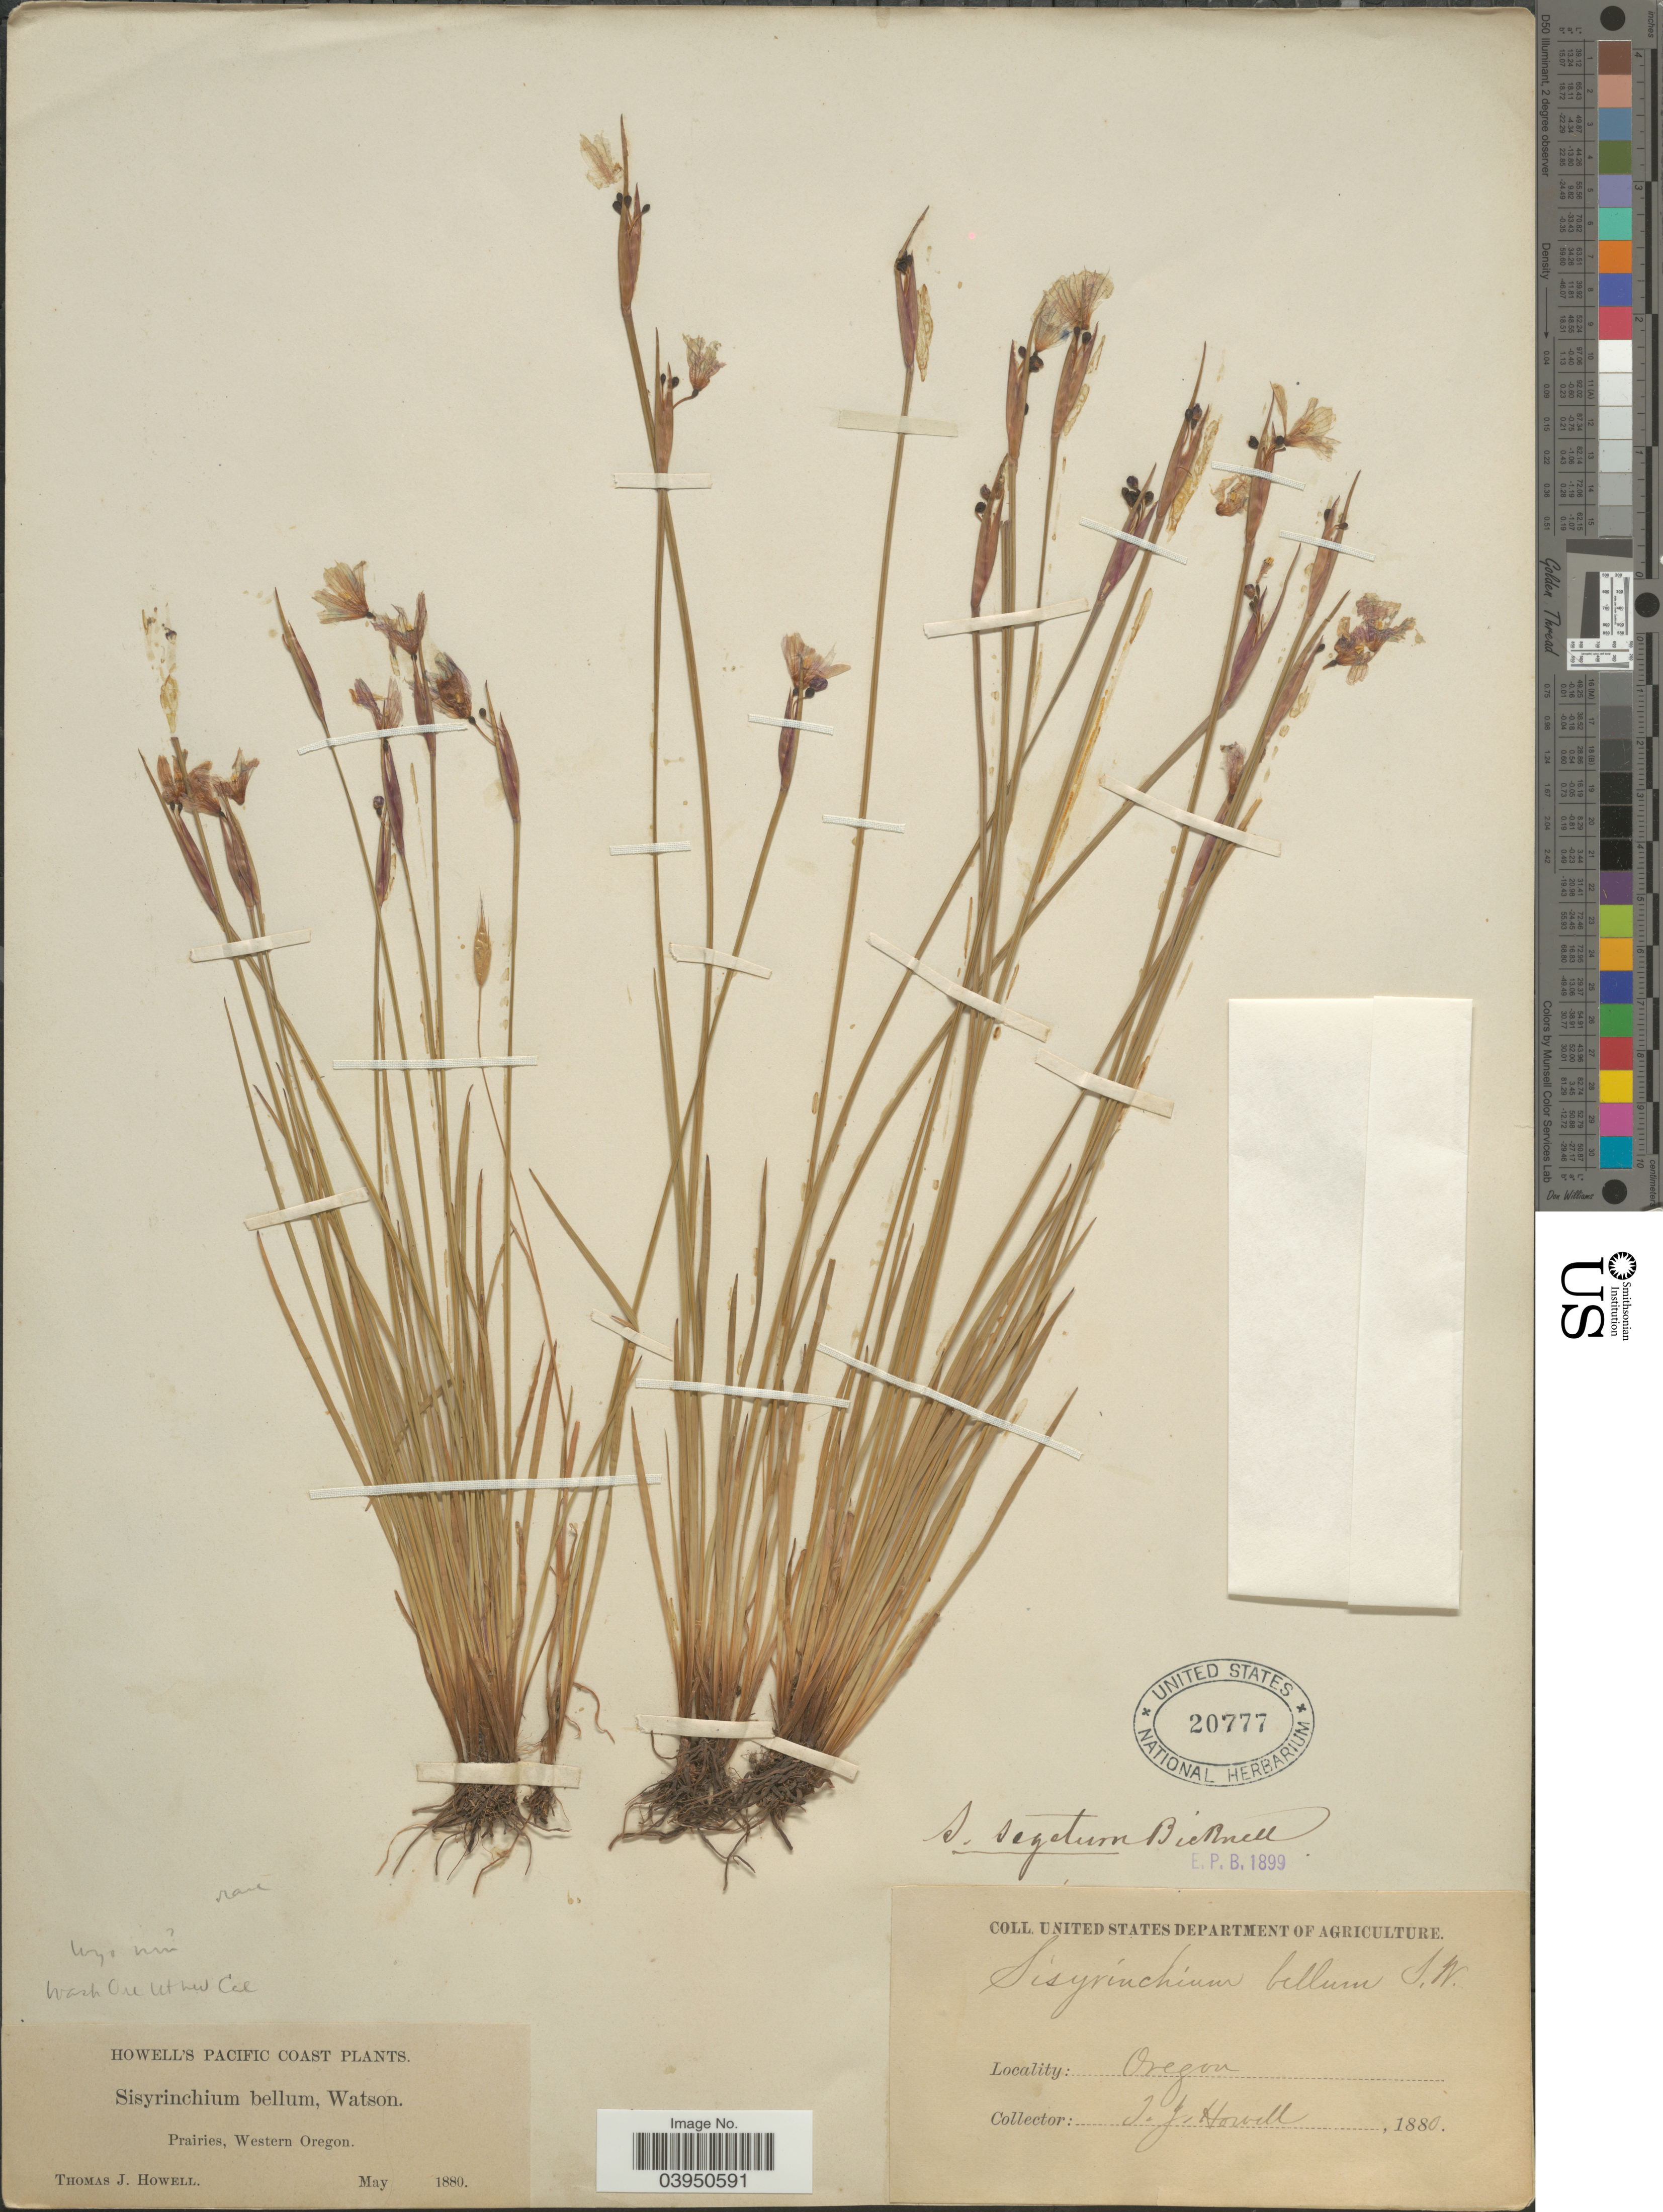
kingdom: Plantae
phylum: Tracheophyta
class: Liliopsida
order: Asparagales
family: Iridaceae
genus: Sisyrinchium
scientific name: Sisyrinchium bellum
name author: S. Watson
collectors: T. J. Howell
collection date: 1880-05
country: United States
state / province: Oregon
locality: Pacific Coast. Prairies, Western Oregon.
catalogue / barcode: US 20777